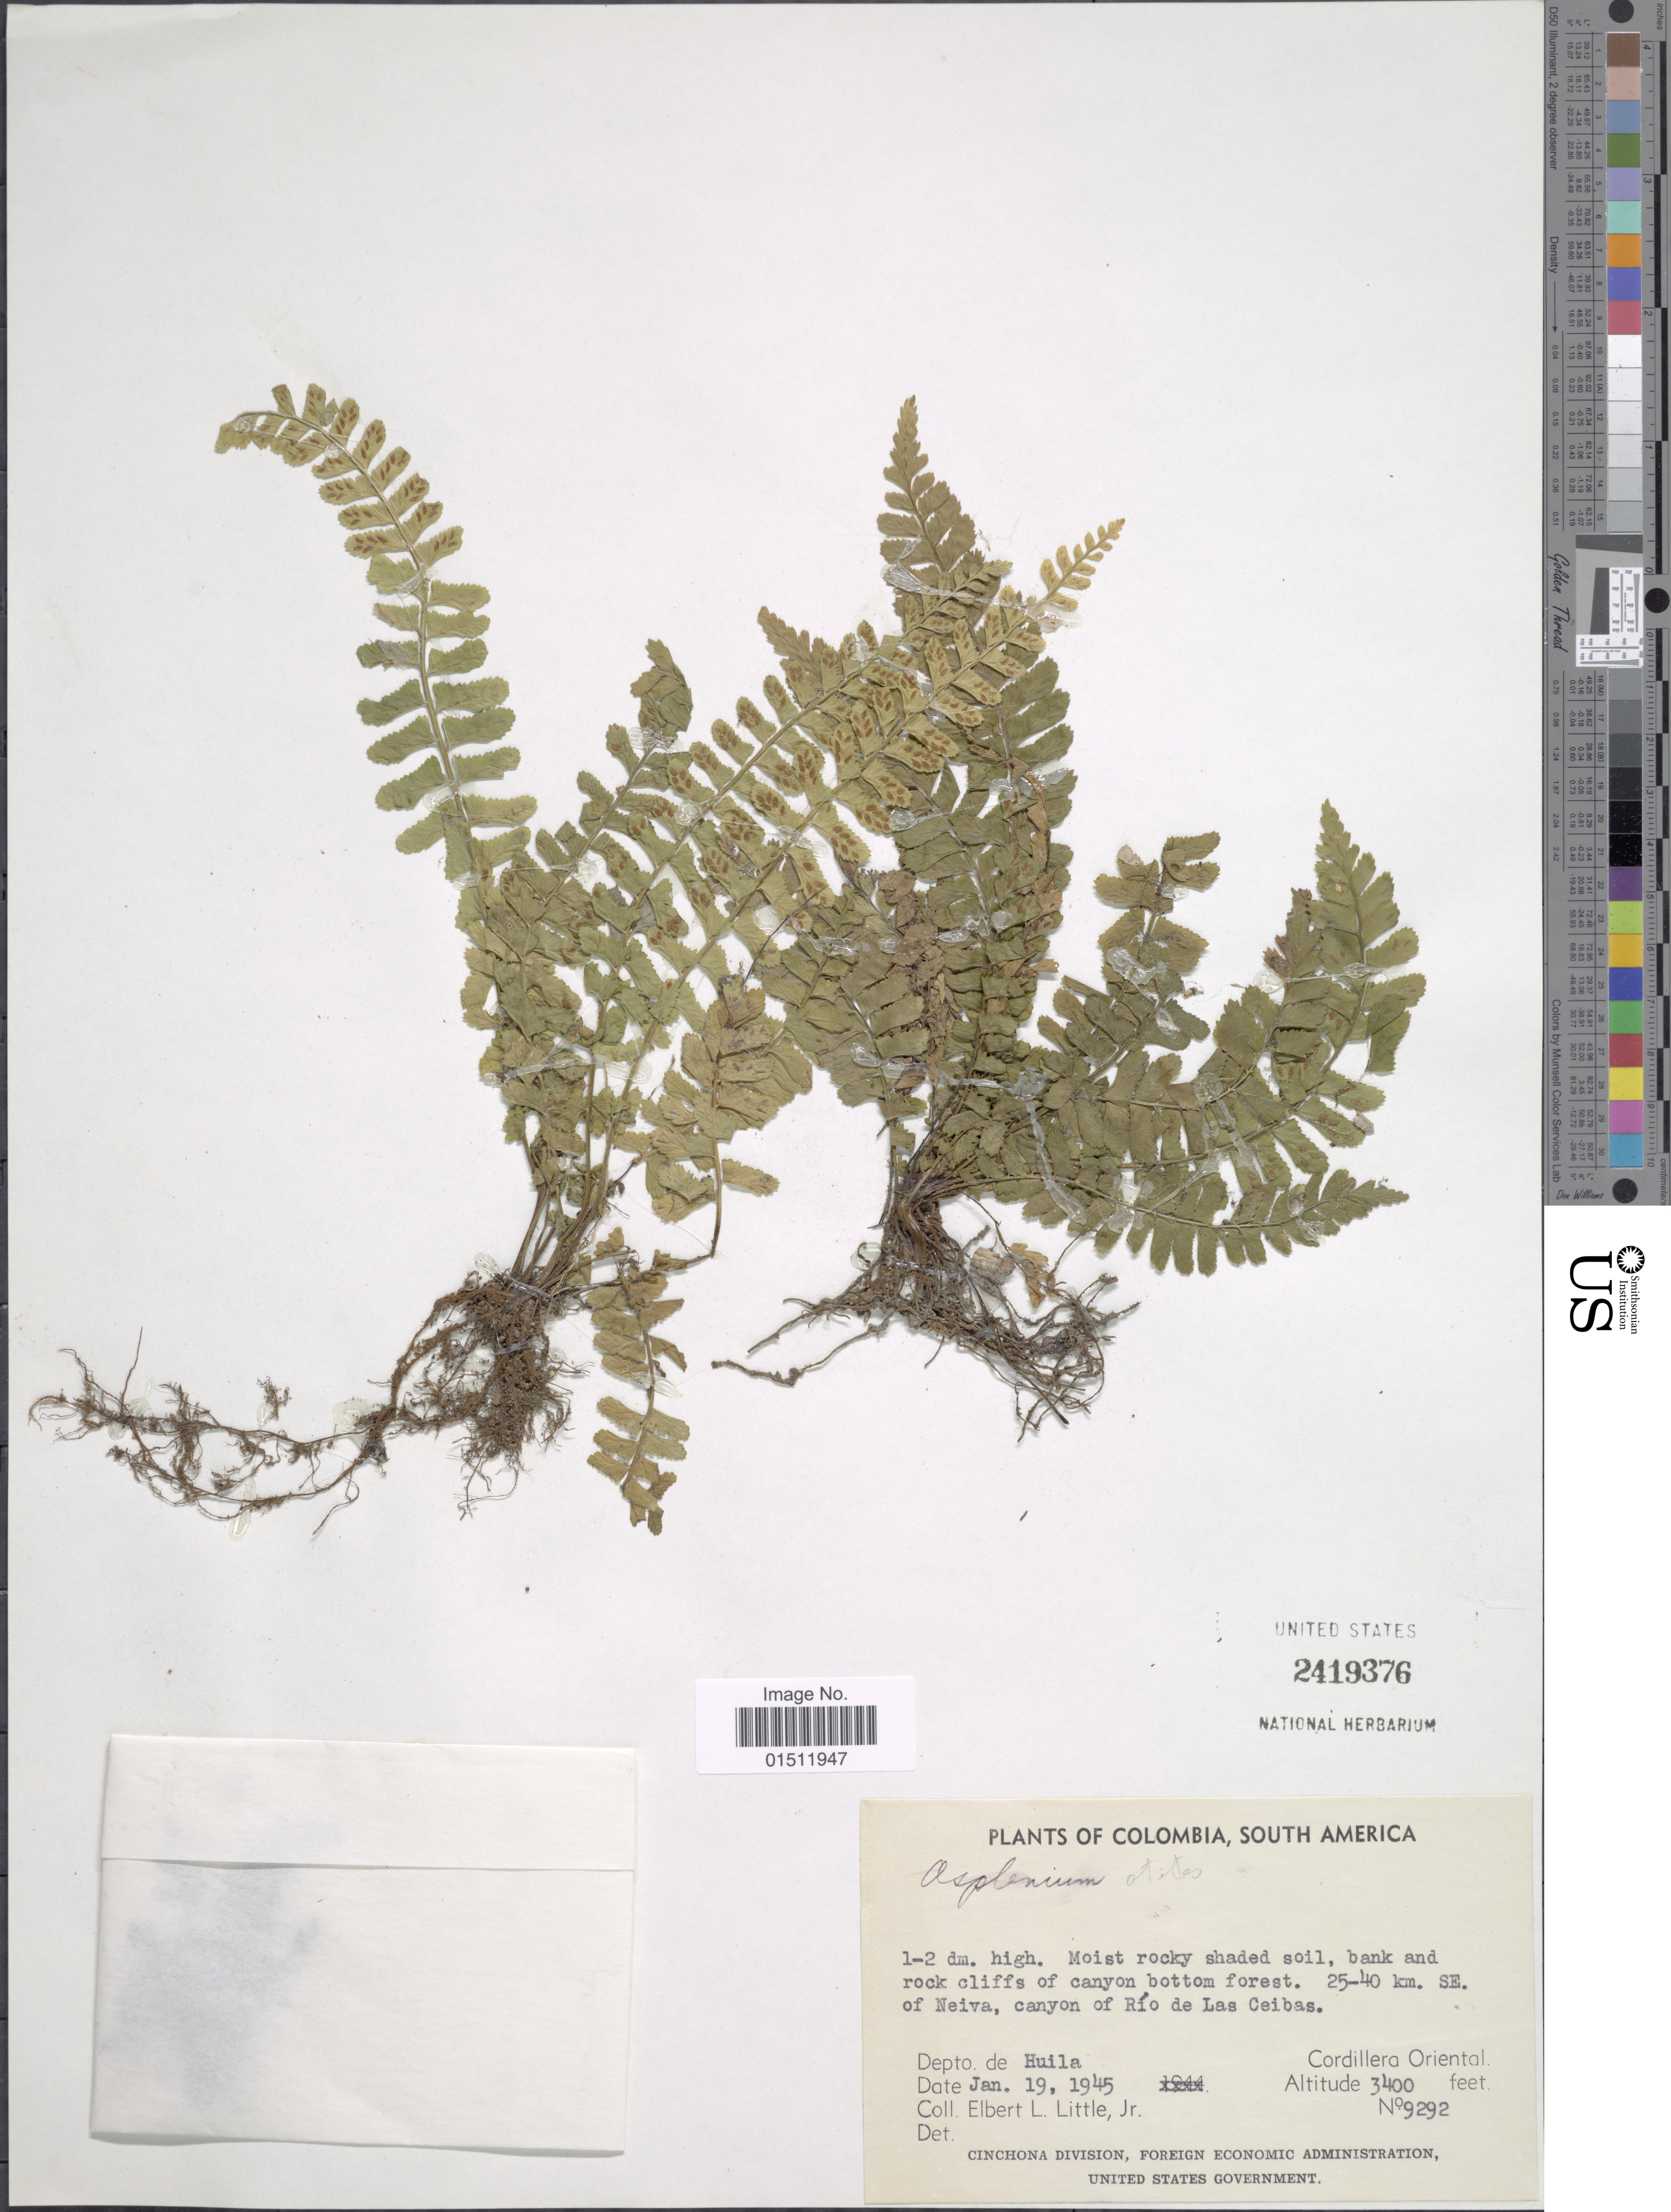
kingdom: Plantae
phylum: Tracheophyta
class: Polypodiopsida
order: Polypodiales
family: Aspleniaceae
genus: Asplenium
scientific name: Asplenium otites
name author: Link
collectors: E. L. Little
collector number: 9292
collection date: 1945-01-19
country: Colombia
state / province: Huila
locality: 1-2 dm. high. Moist rocky shaded soil, bank and rock cliffs of canyon bottom forest. 25-40 km. SE. of Neiva, canyon of Rio de Las Ceibas.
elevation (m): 1036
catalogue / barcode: US 2419376